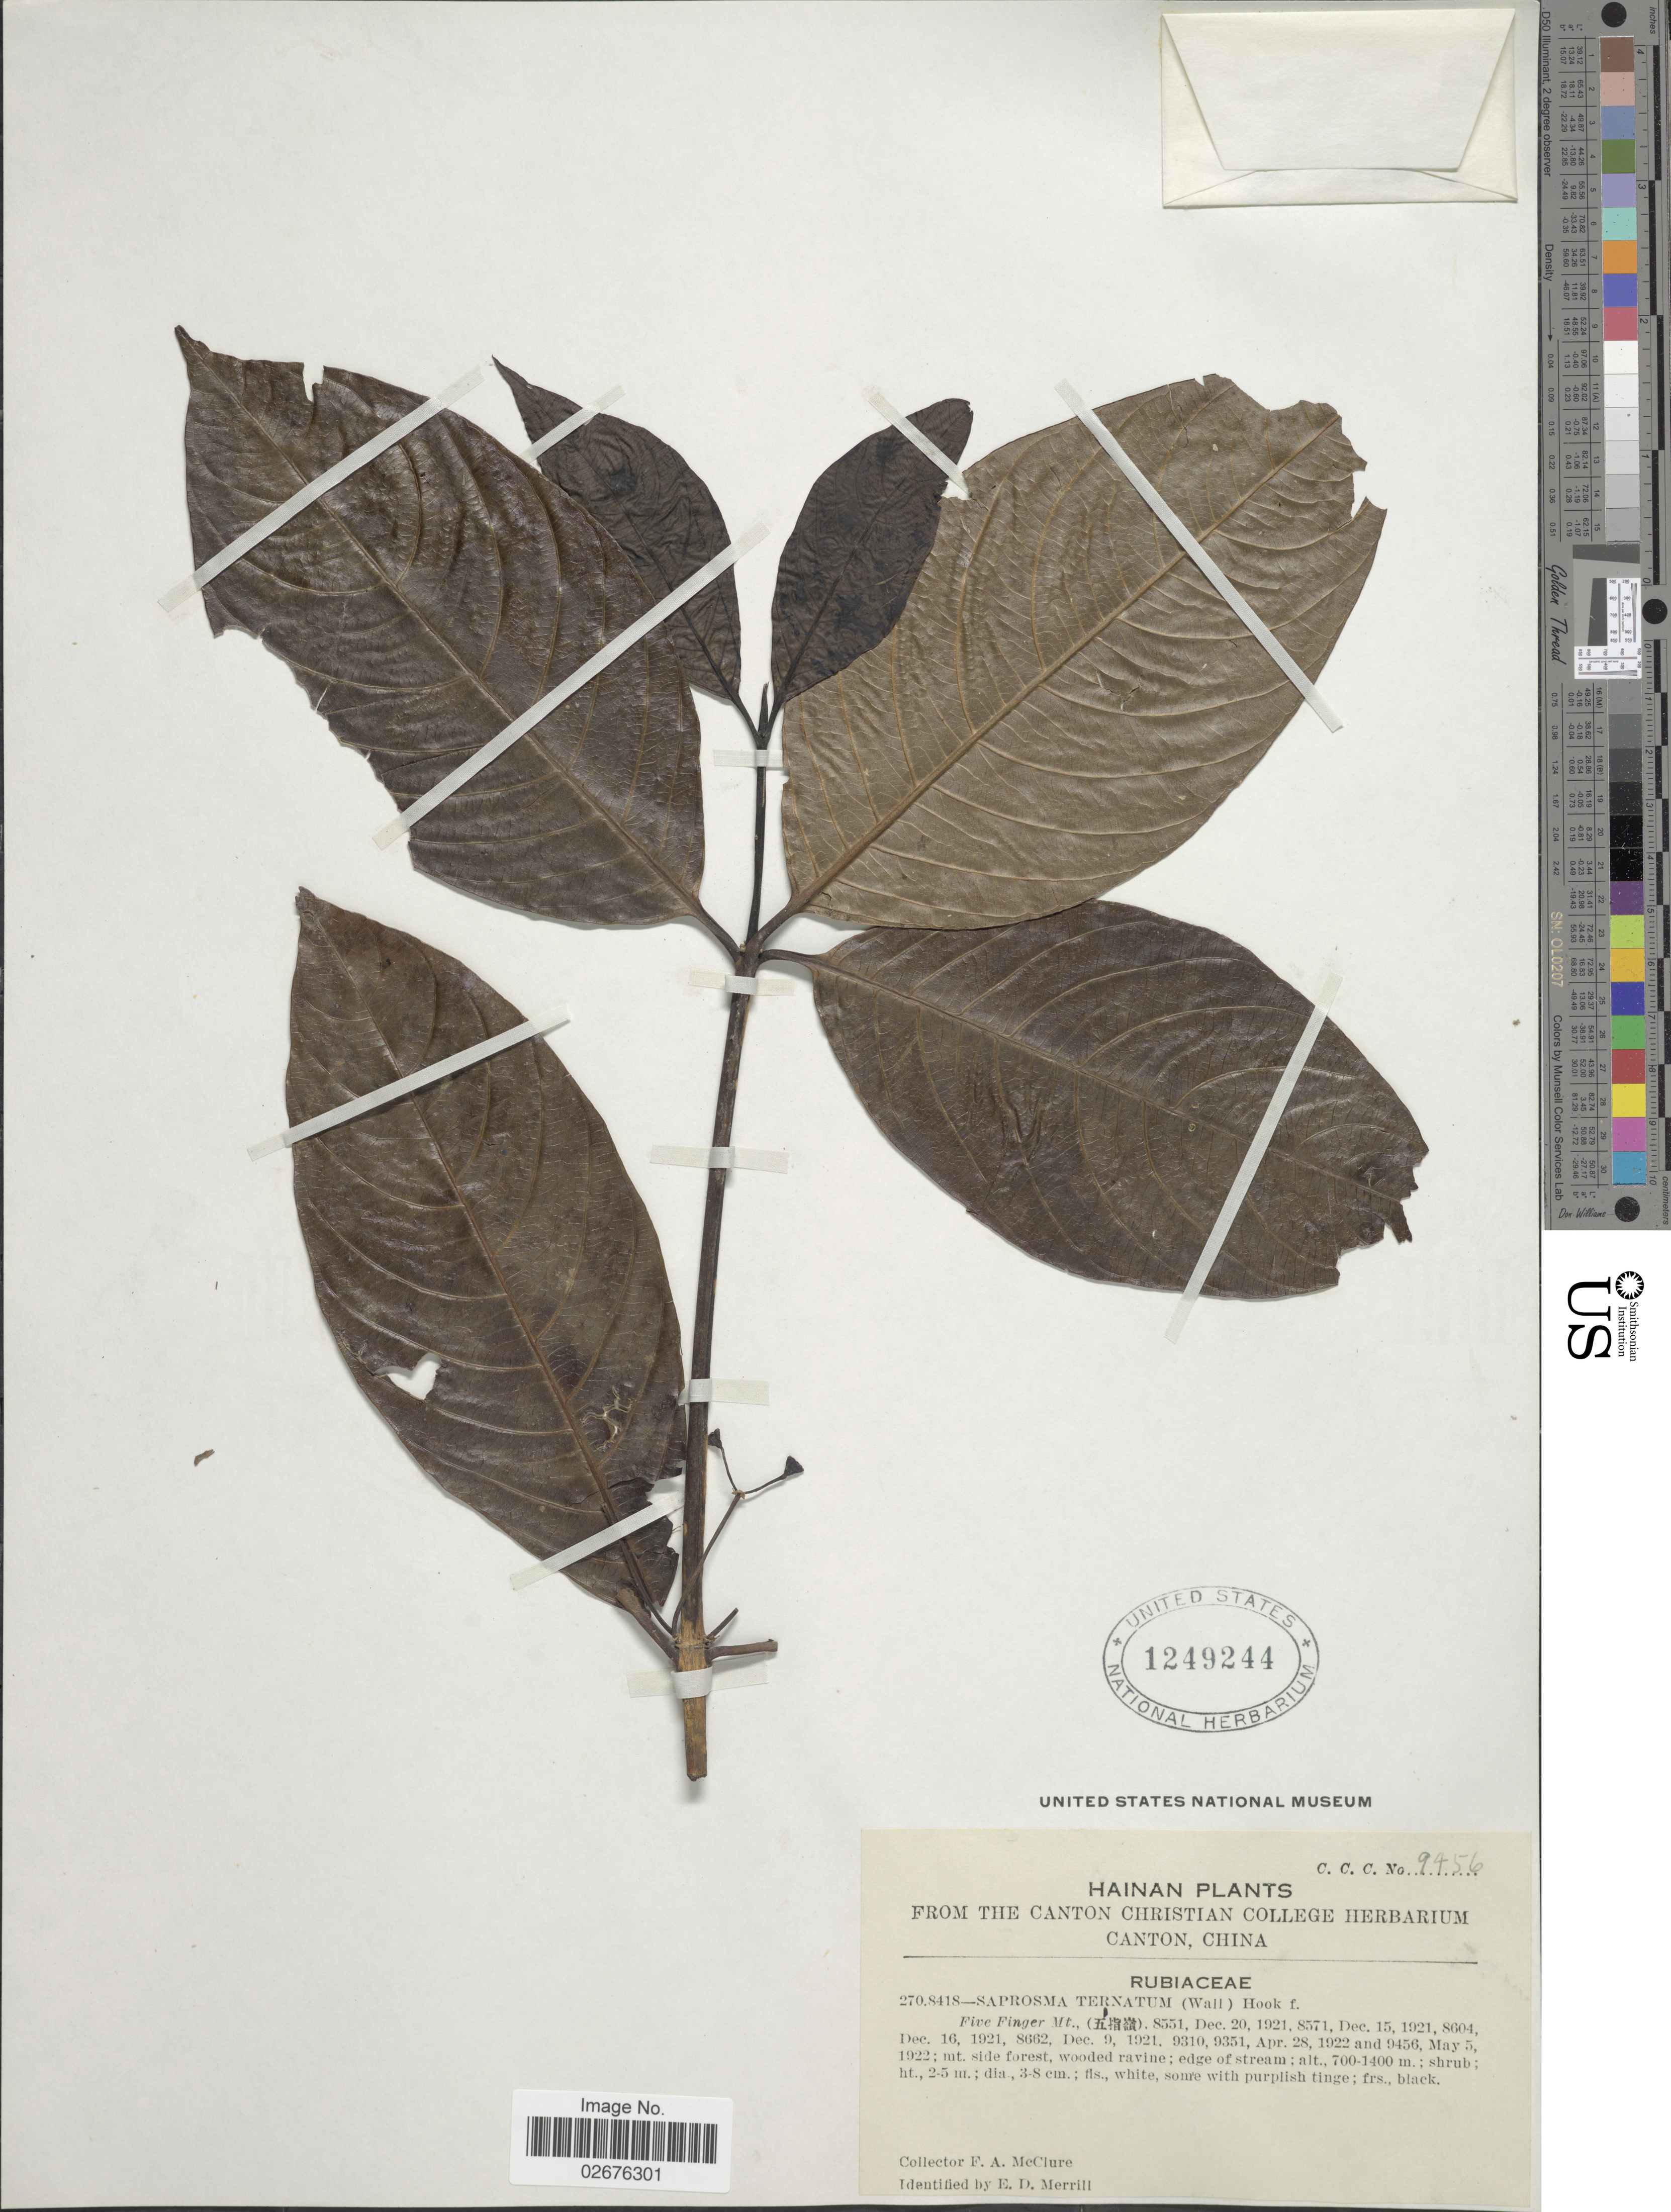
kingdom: Plantae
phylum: Tracheophyta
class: Magnoliopsida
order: Gentianales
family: Rubiaceae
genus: Saprosma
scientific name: Saprosma ternata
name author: (Wall.) Benth. & Hook. f. ex Kurz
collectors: F. A. McClure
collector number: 9456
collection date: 1921-12-20/1922-04-28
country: China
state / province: Hainan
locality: Five Finger Mt., (X)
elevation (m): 700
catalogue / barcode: US 1249244